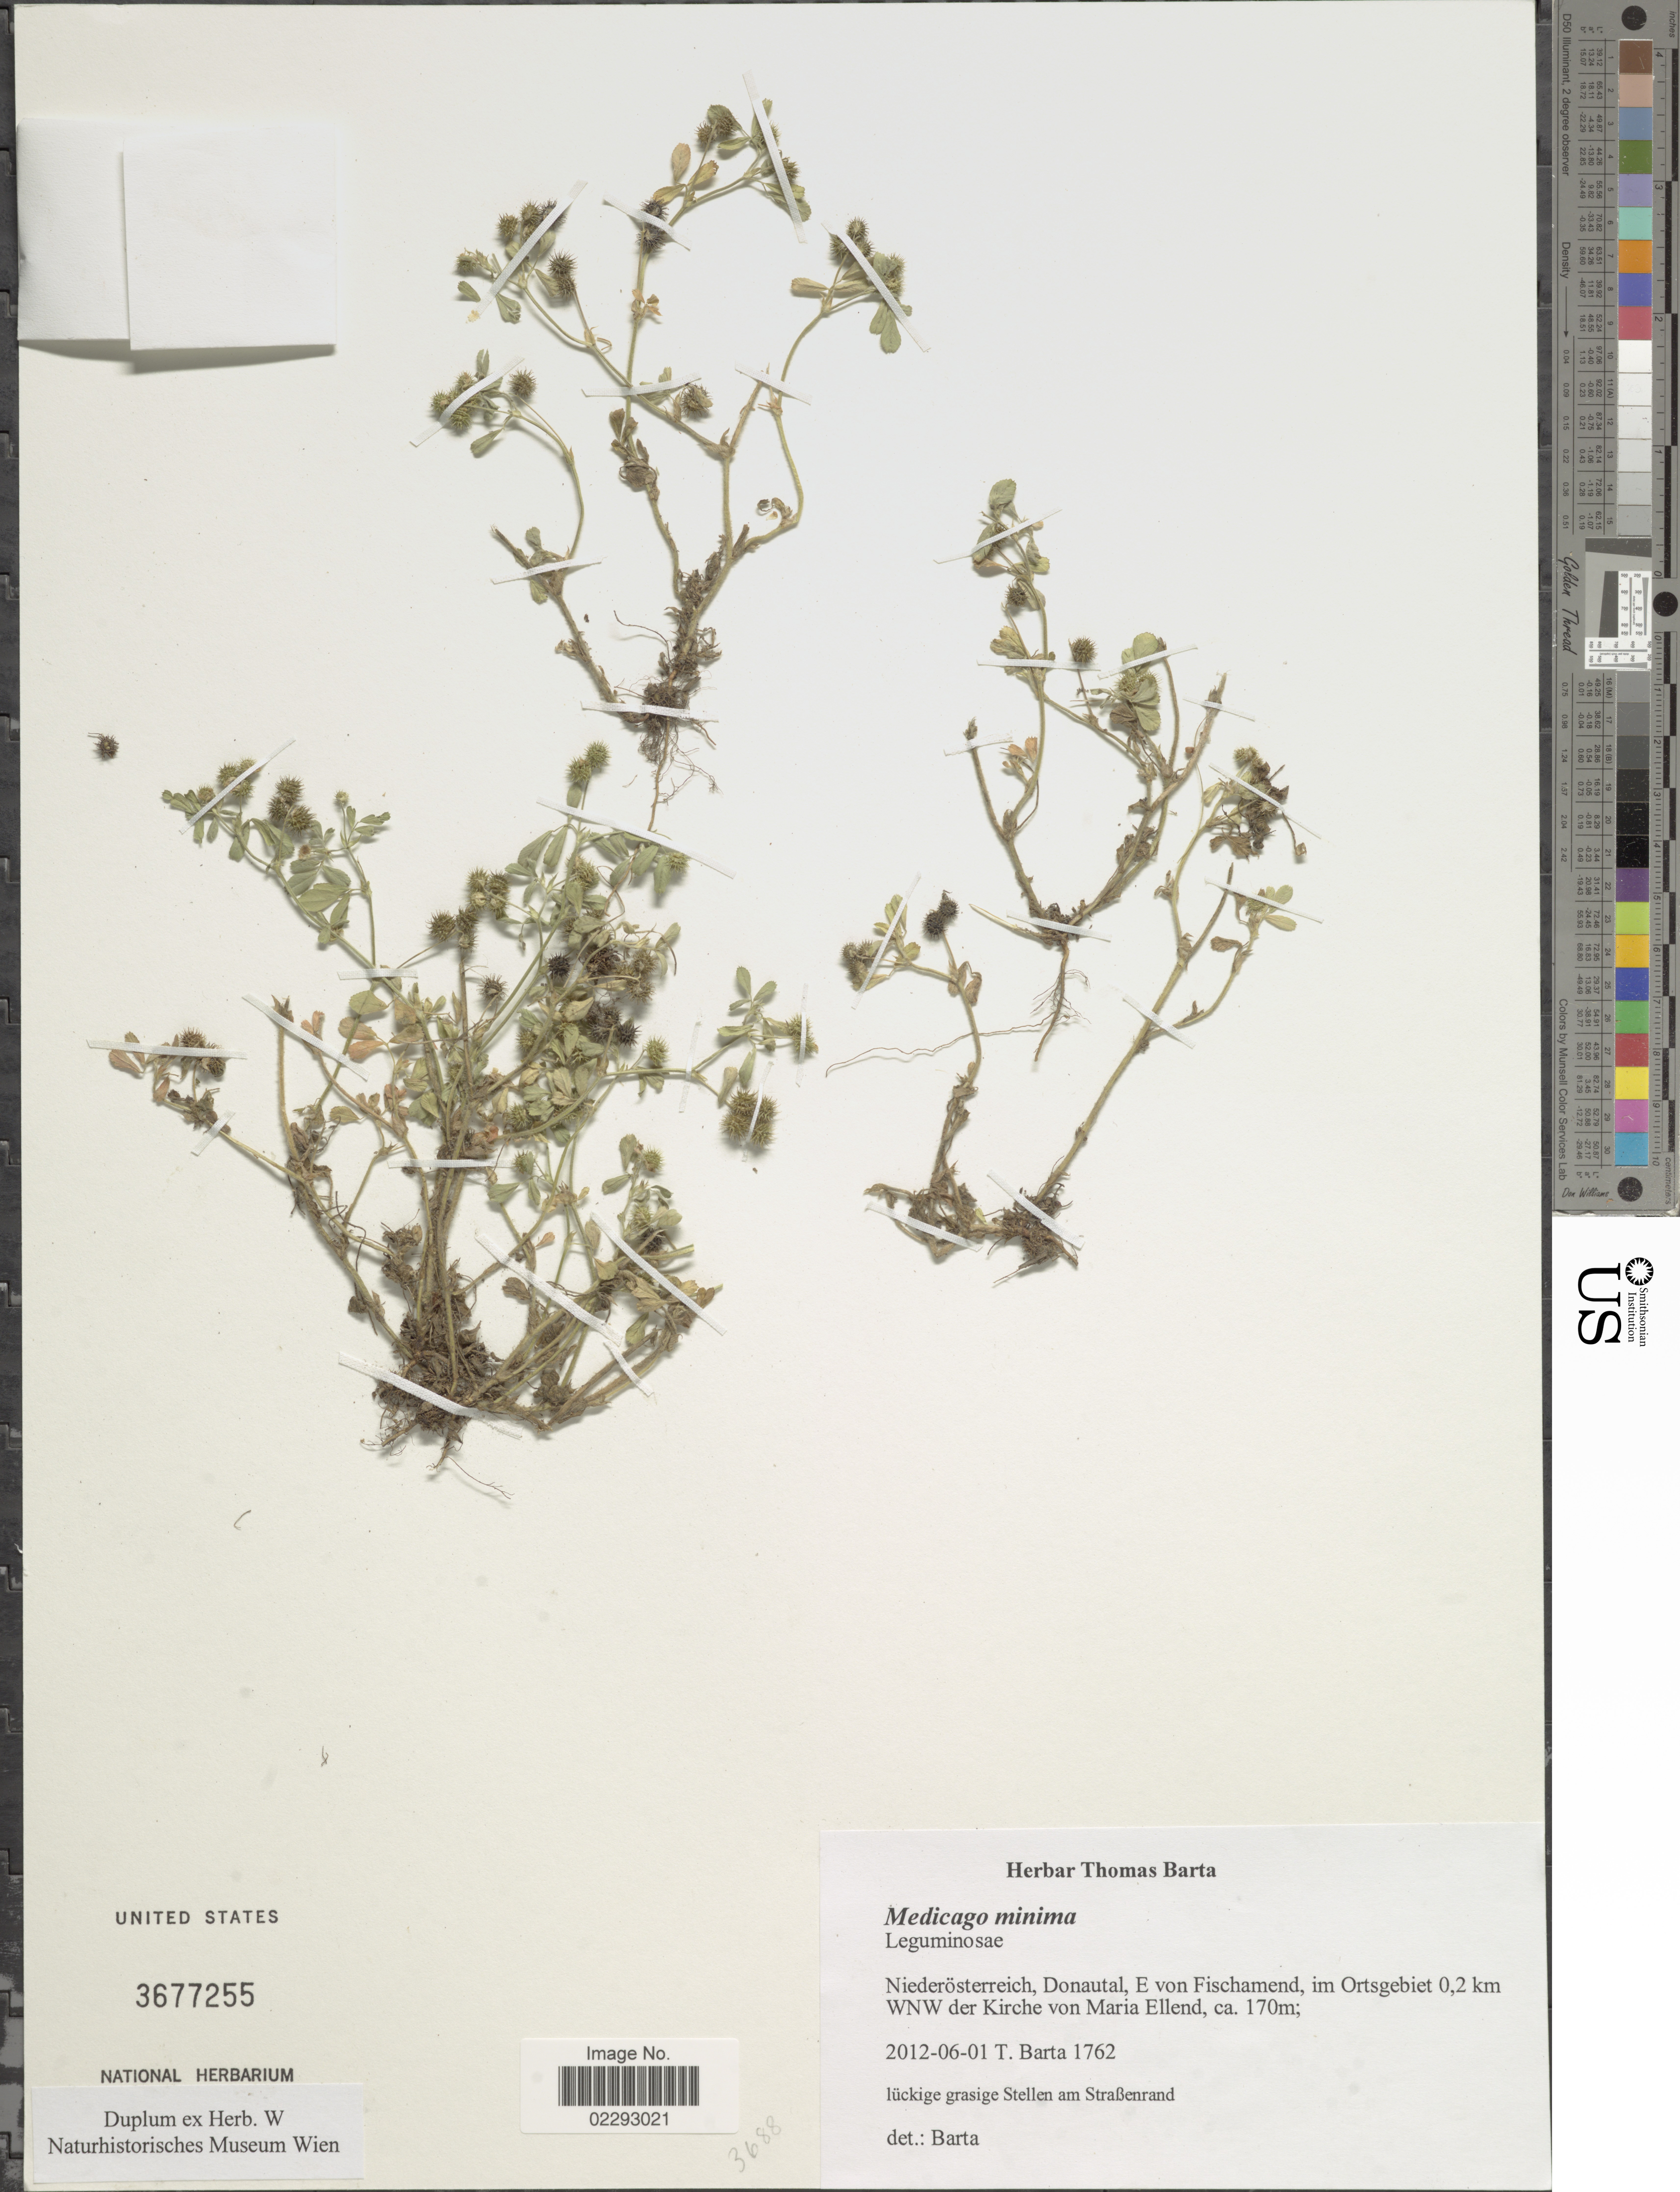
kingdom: Plantae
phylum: Tracheophyta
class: Magnoliopsida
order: Fabales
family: Fabaceae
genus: Medicago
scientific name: Medicago minima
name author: Lam.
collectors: T. Barta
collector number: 1762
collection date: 2012-06-01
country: Austria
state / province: Niederosterreich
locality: Niederosterreich, Donautal E von Fischamend, im Ortsgebiet 0.2 km WNW der Kirche von Maria Ellend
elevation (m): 170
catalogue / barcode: US 3677255